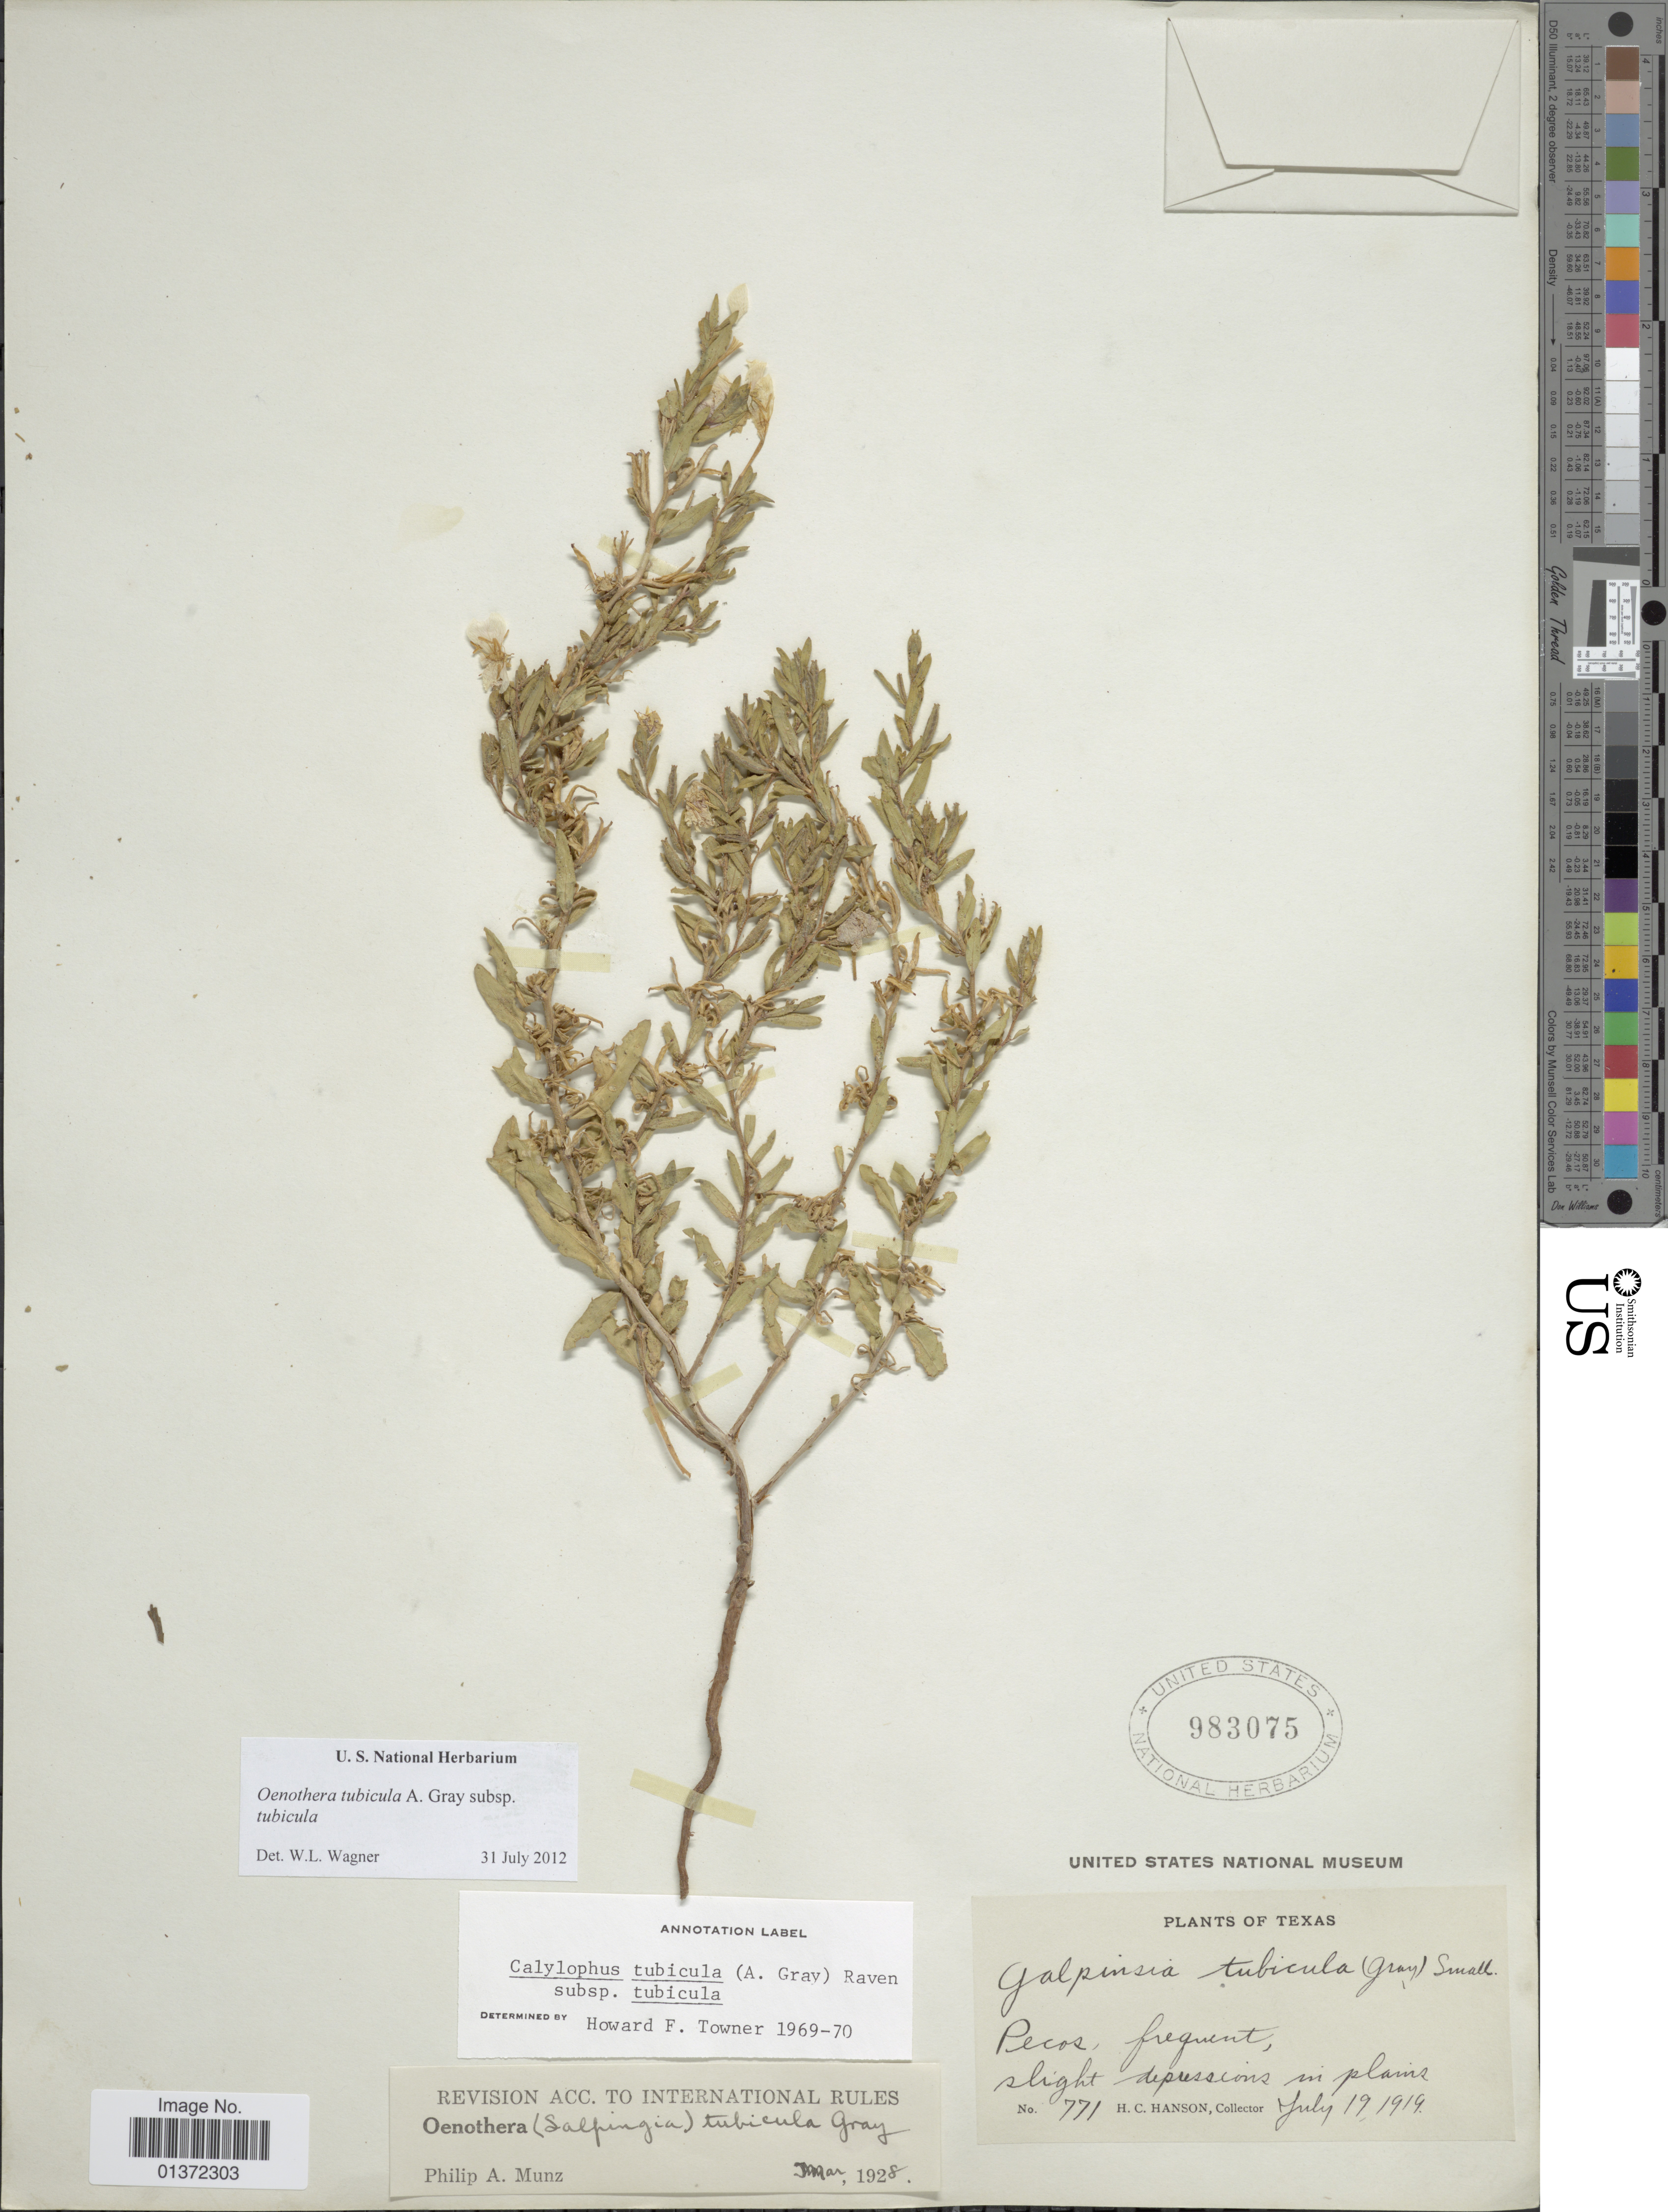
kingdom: Plantae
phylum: Tracheophyta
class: Magnoliopsida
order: Myrtales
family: Onagraceae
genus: Oenothera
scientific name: Oenothera tubicula subsp. tubicula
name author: A. Gray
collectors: H. Hanson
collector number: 771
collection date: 1919-07-19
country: United States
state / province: Texas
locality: Pecos.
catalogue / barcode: US 983075